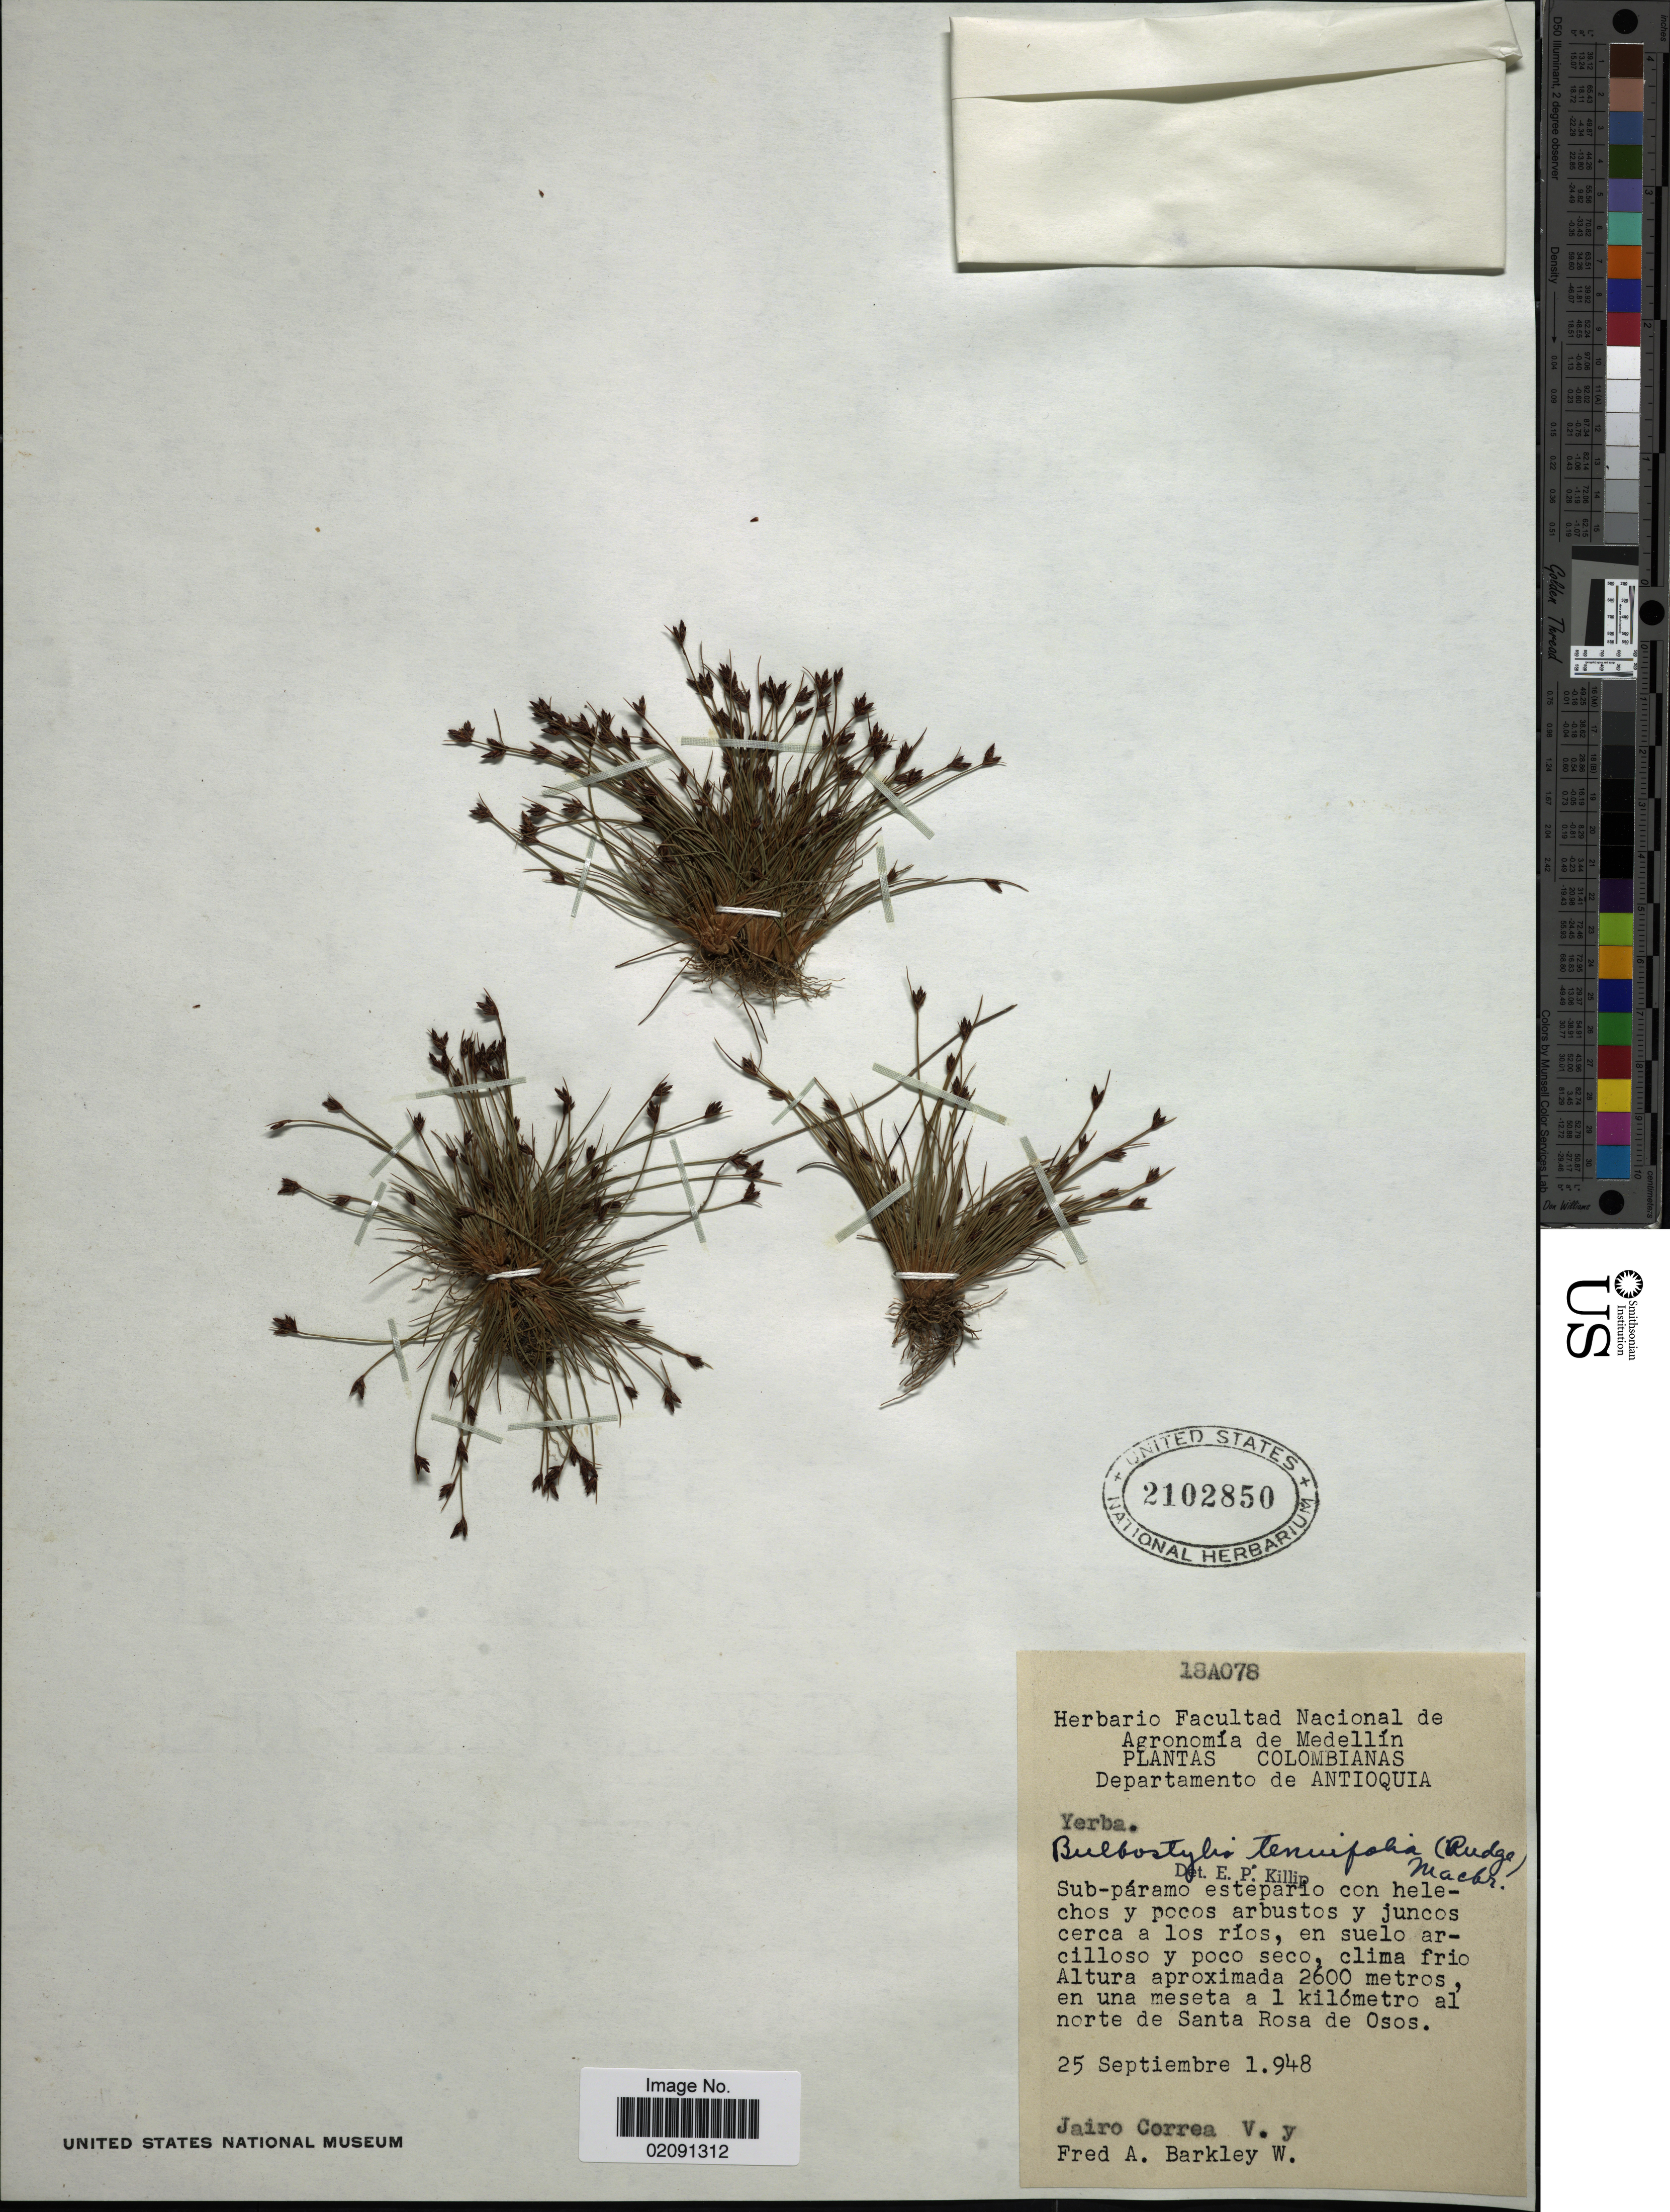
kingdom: Plantae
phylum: Tracheophyta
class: Liliopsida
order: Poales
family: Cyperaceae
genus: Bulbostylis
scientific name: Bulbostylis tenuifolia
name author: (Rudge) J.F. Macbr.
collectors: J. Correa V. & F. A. Barkley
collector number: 18A078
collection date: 1948-09-25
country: Colombia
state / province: Antioquia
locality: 1 kilometro al norte de Santa Rosa de Osos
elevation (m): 2600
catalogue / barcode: US 2102850